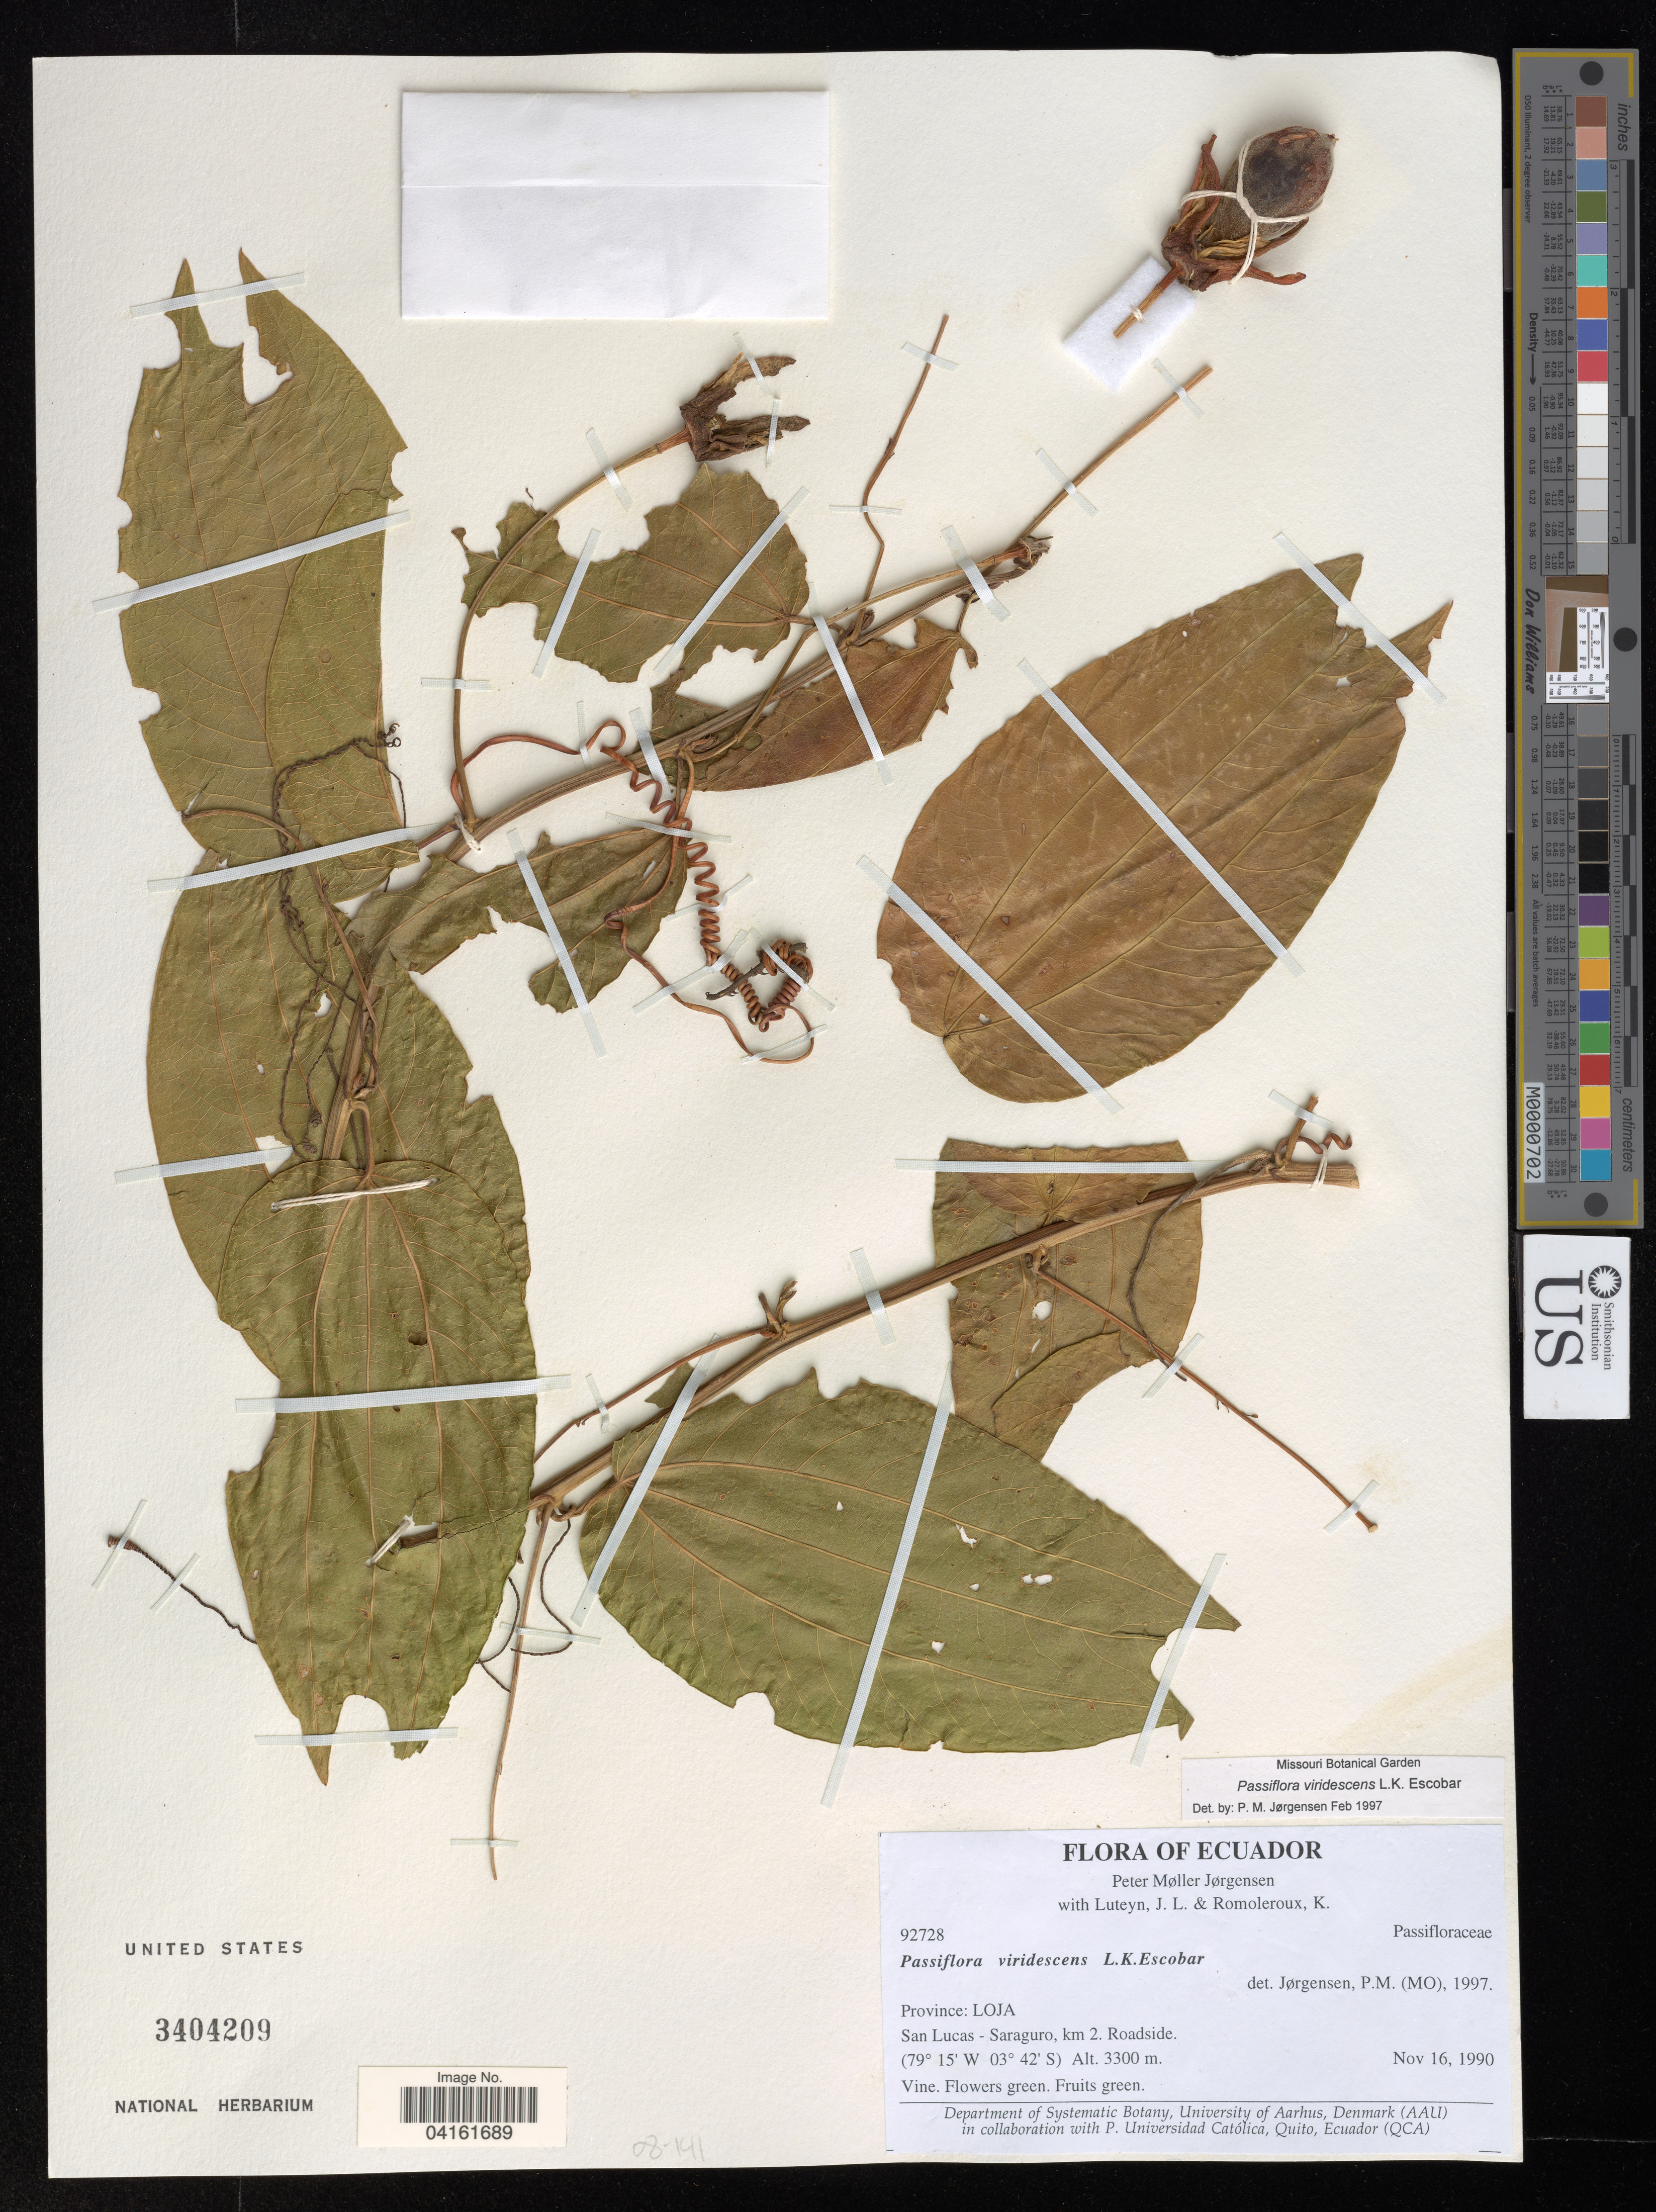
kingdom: Plantae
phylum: Tracheophyta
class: Magnoliopsida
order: Malpighiales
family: Passifloraceae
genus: Passiflora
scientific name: Passiflora viridescens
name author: L.K. Escobar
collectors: P. M. Jørgensen, J. L. Luteyn & K. Romoleroux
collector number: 92728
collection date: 1990-11-16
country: Ecuador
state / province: Loja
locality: San Lucas - Saraguro, km 2.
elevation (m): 3300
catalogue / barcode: US 3404209